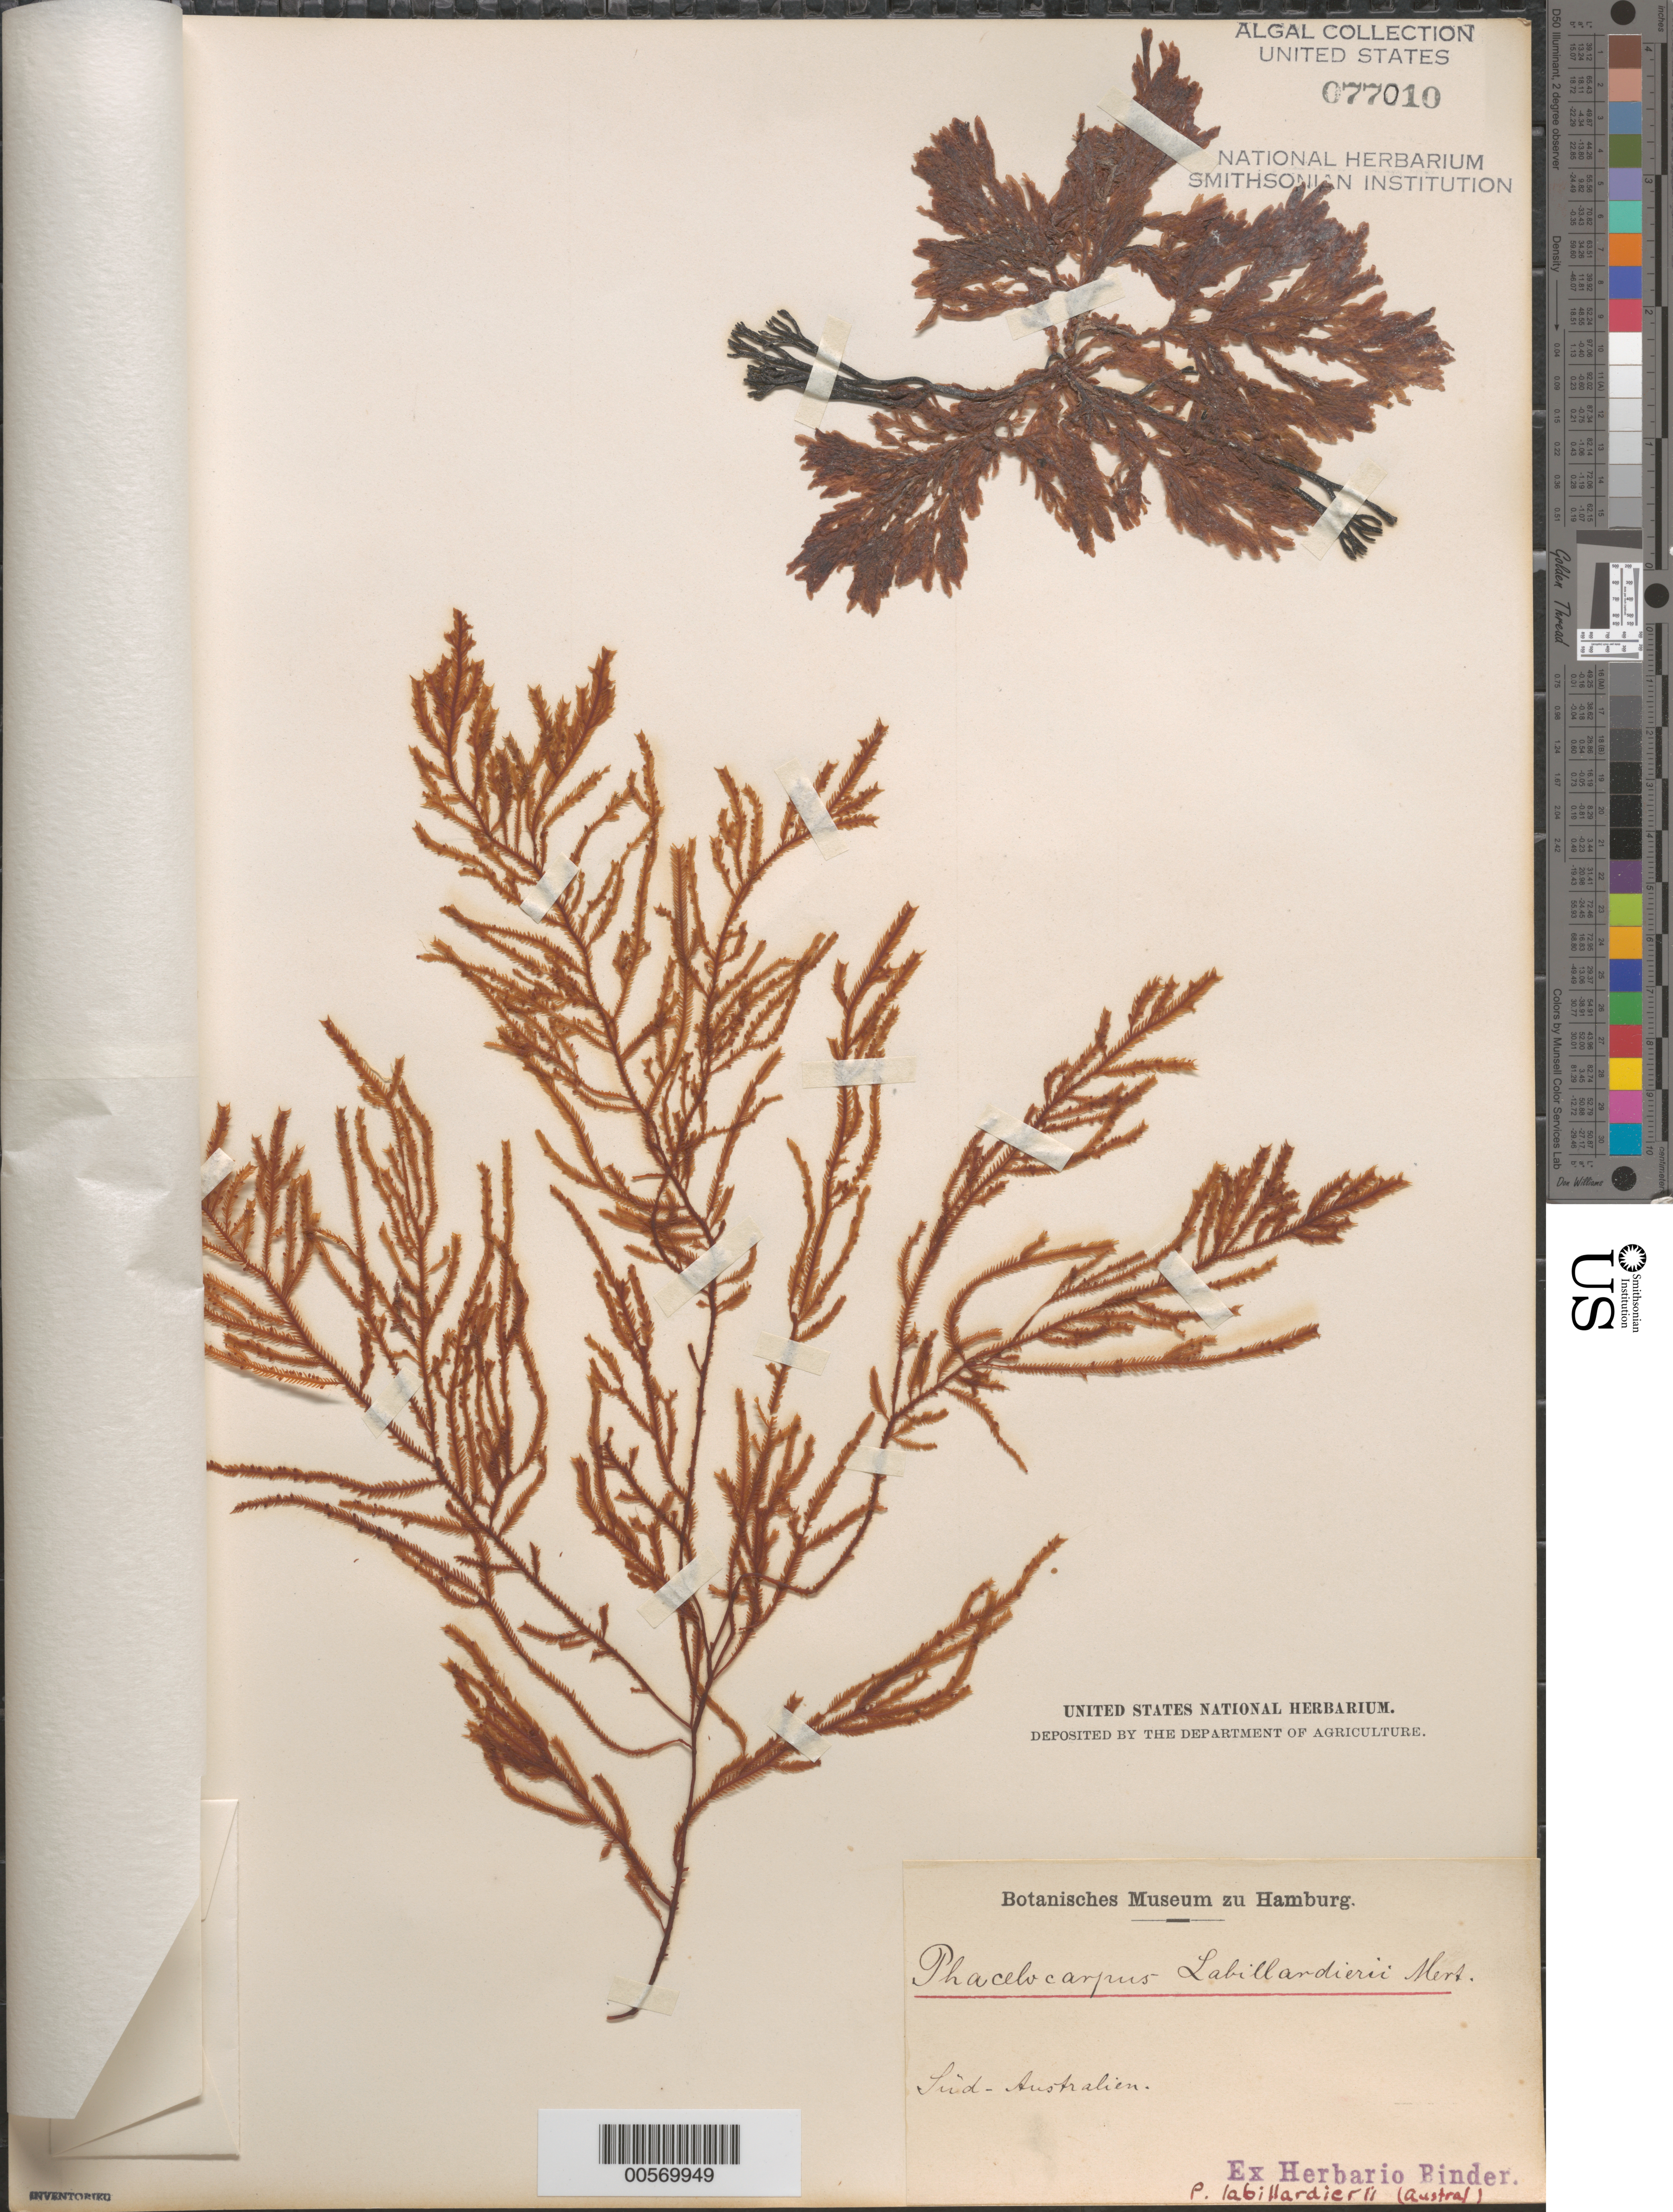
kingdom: Plantae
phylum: Rhodophyta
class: Florideophyceae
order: Gigartinales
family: Phacelocarpaceae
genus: Phacelocarpus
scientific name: Phacelocarpus peperocarpos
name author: (Poir.) M.J. Wynne et al.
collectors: F. Binder (herbarium)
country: Australia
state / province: South Australia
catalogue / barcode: US 77010